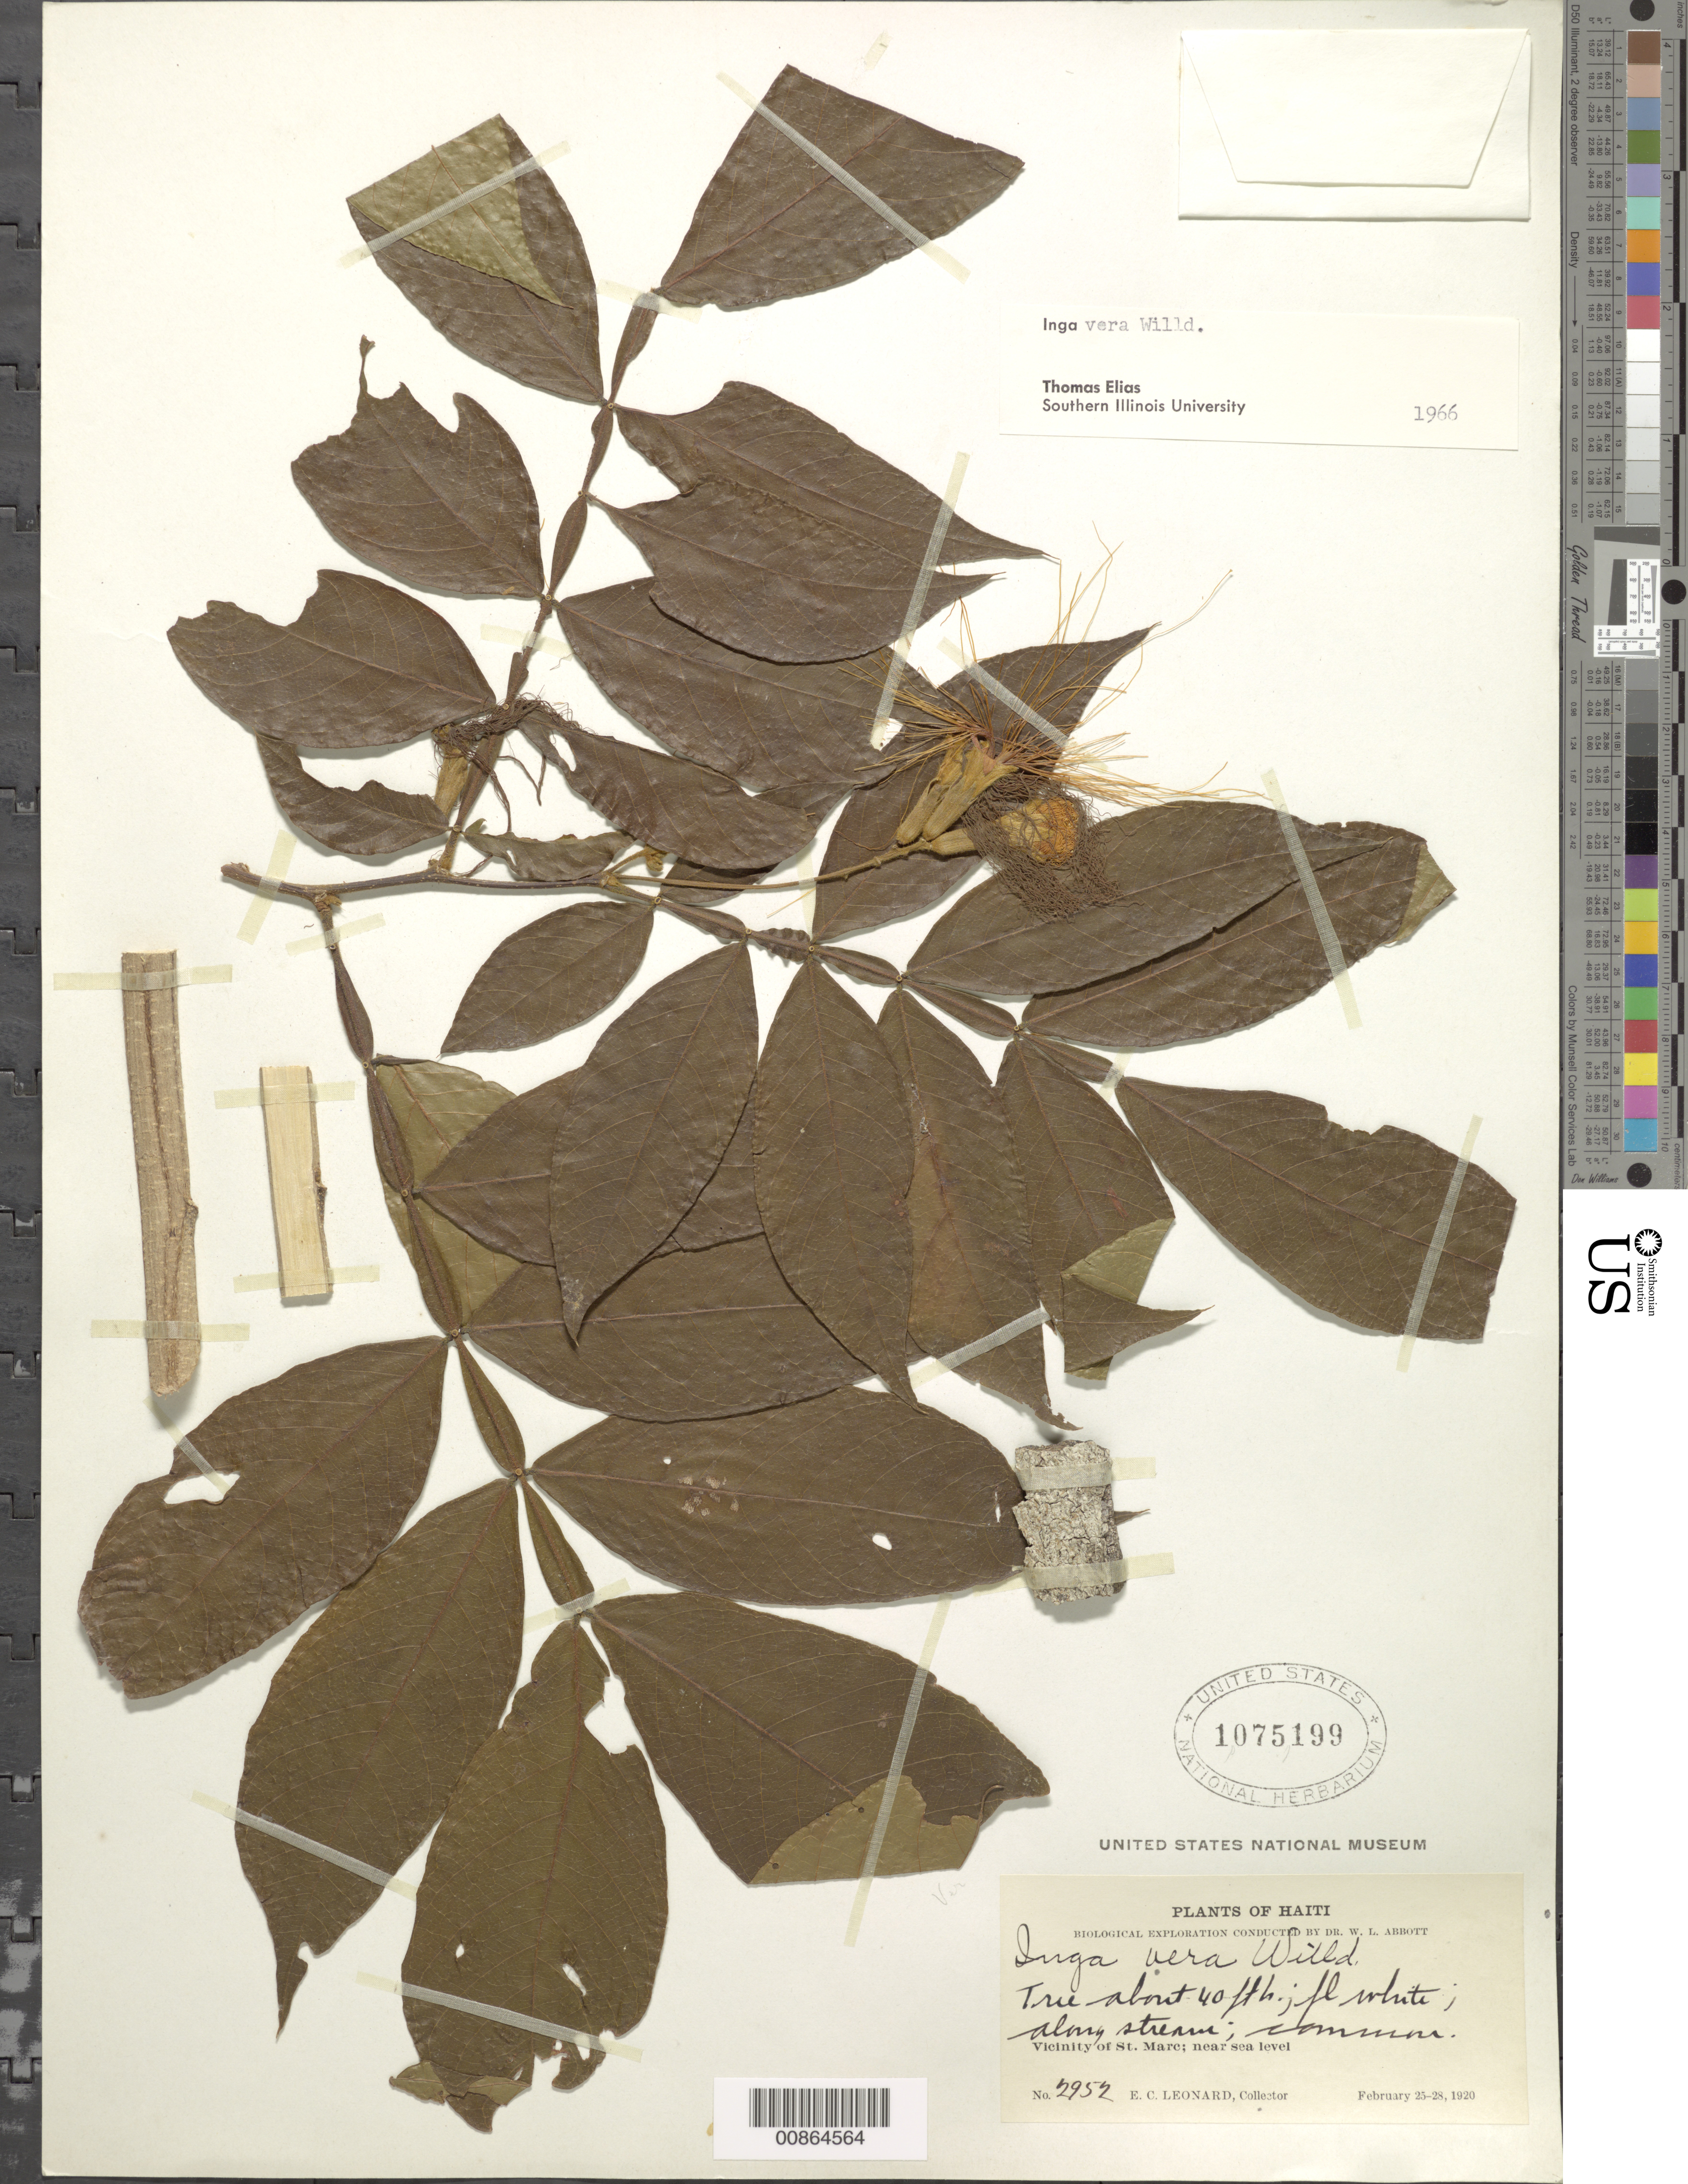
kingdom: Plantae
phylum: Tracheophyta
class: Magnoliopsida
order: Fabales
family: Fabaceae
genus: Inga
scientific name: Inga vera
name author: Willd.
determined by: Elias, T., (SIU), Southern Illinois University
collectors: E. C. Leonard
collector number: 2952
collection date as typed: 25 Feb 1920 to 28 Feb 1920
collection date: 1920-02-25/1920-02-28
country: Haiti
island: Hispaniola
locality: Vicinity of St. Marc.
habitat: Along stream.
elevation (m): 0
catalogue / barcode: US 1075199